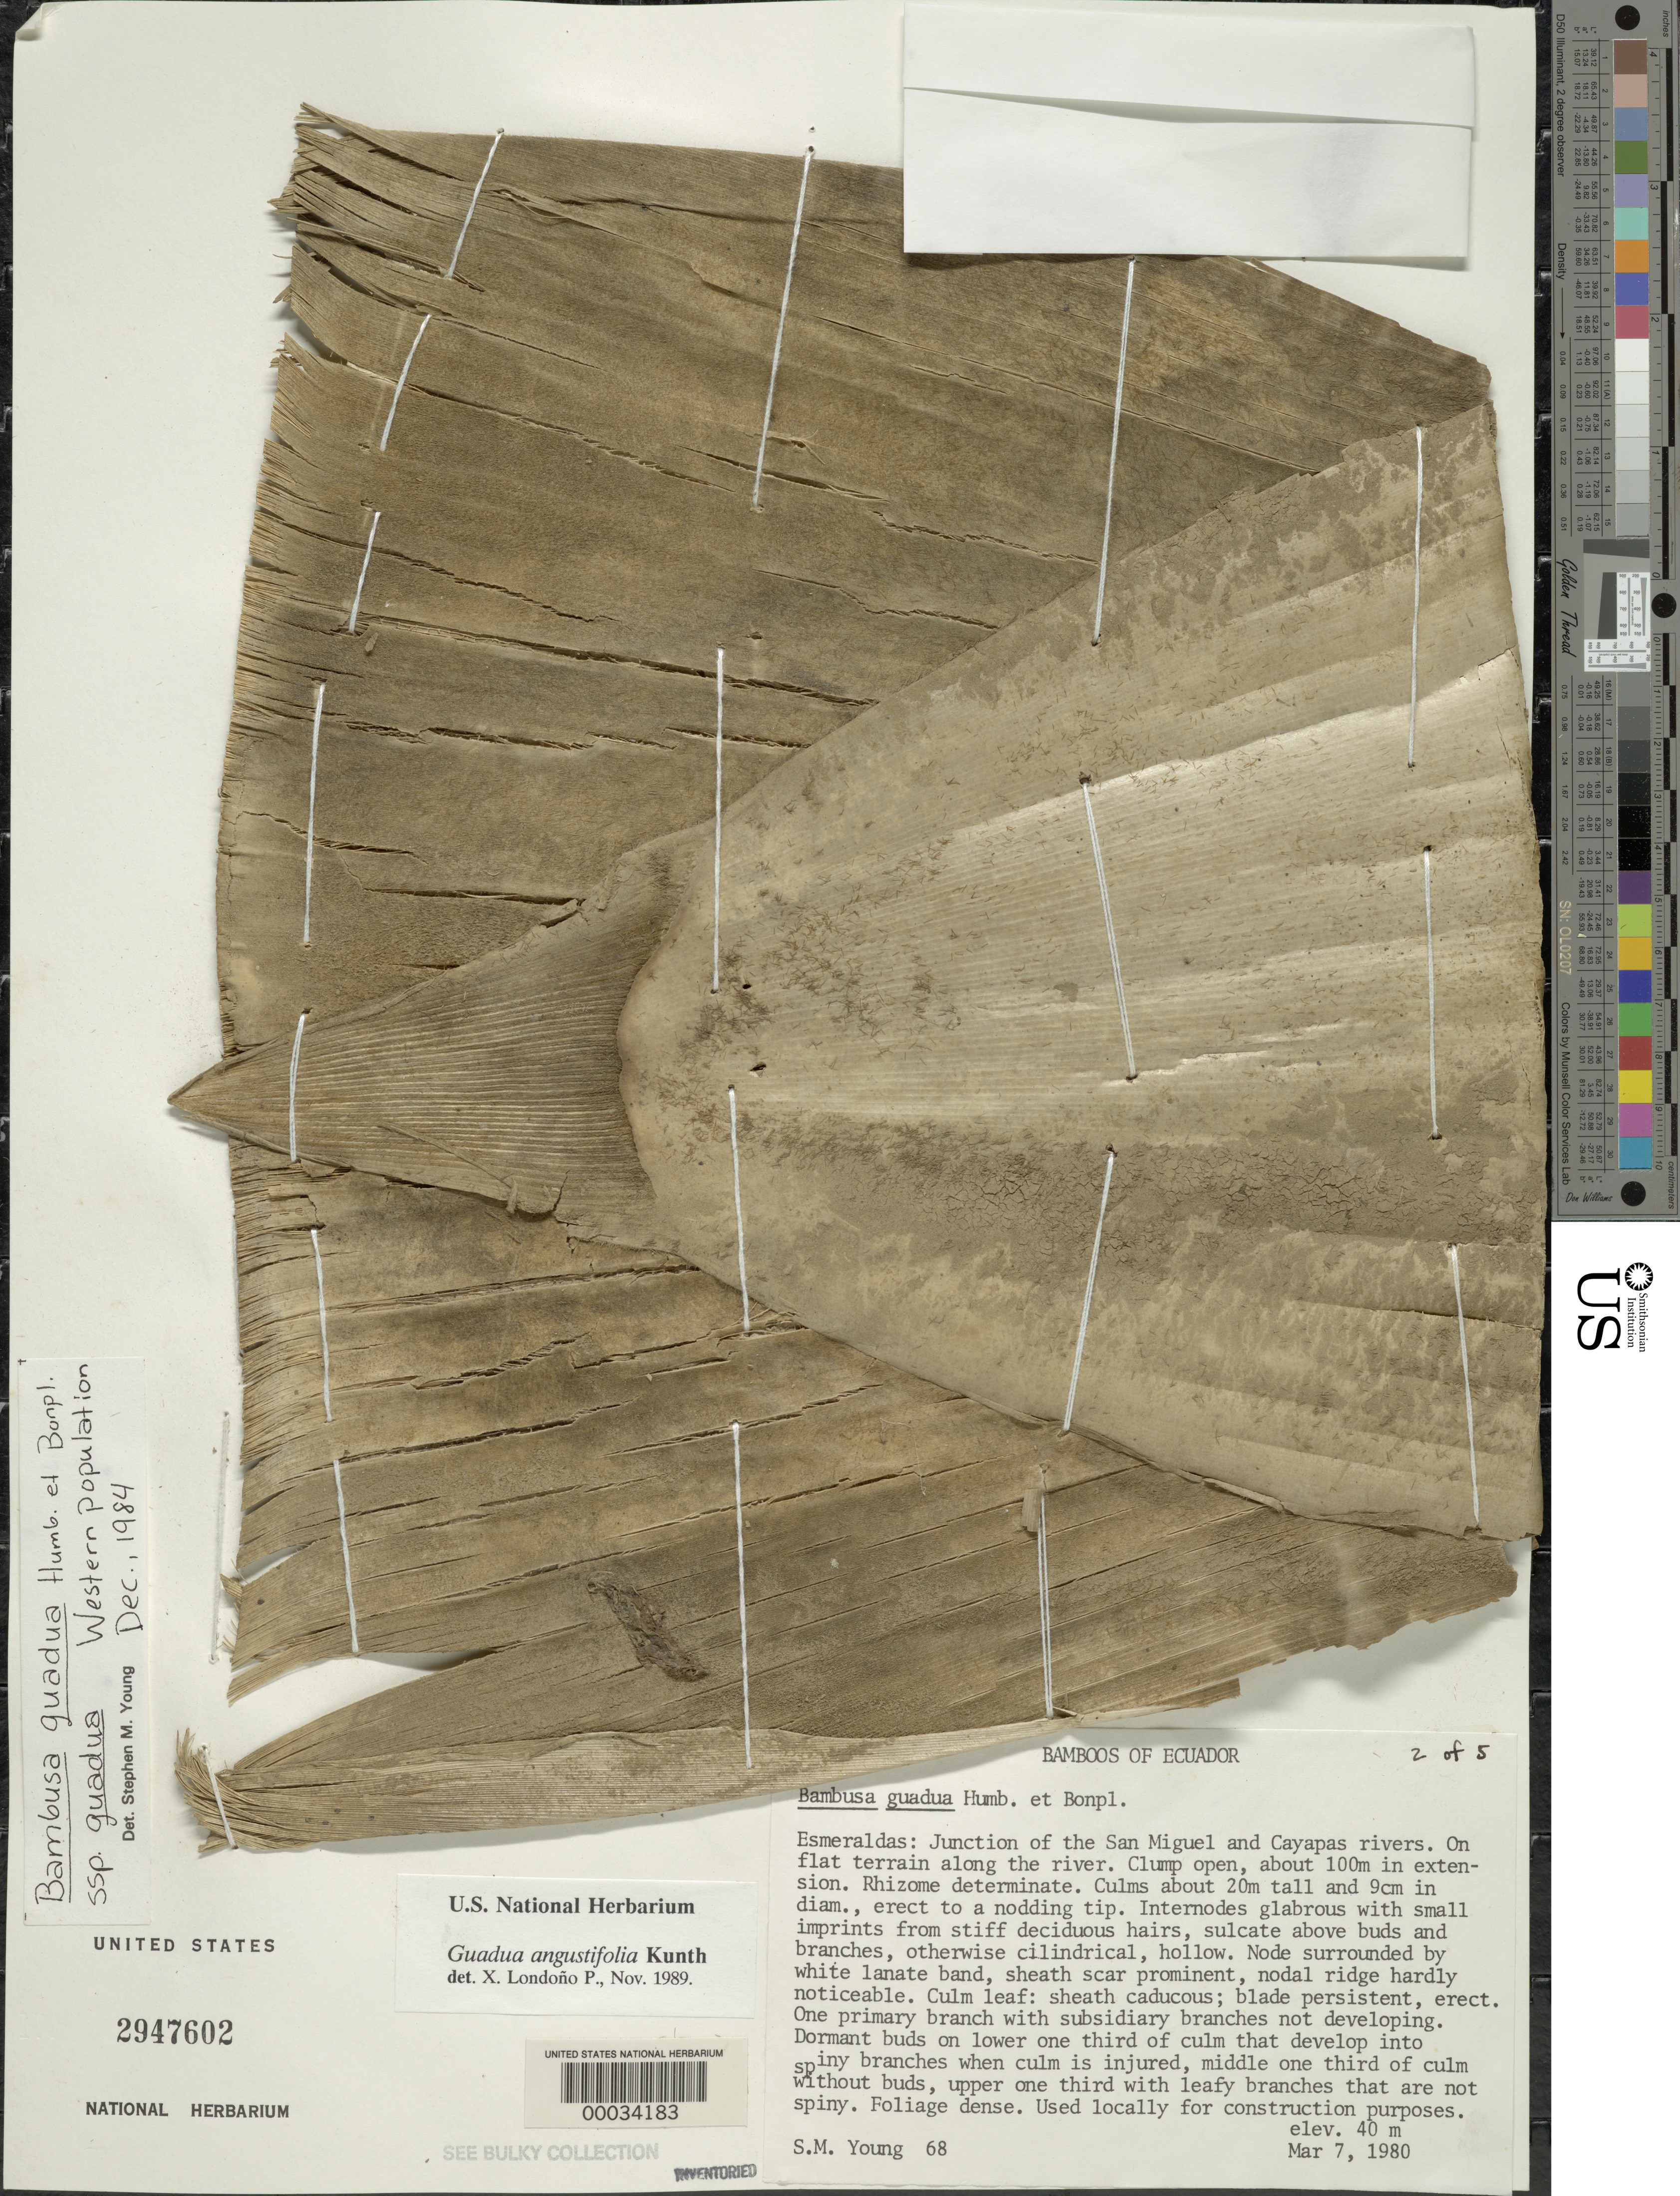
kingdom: Plantae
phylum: Tracheophyta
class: Liliopsida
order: Poales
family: Poaceae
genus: Guadua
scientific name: Guadua angustifolia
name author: Kunth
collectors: S. Young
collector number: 68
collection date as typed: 07 Mar 1980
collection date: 1980-03-07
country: Ecuador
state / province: Esmeraldas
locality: Sal Miguel-Cayapas River jct.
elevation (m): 40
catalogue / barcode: US 2947602